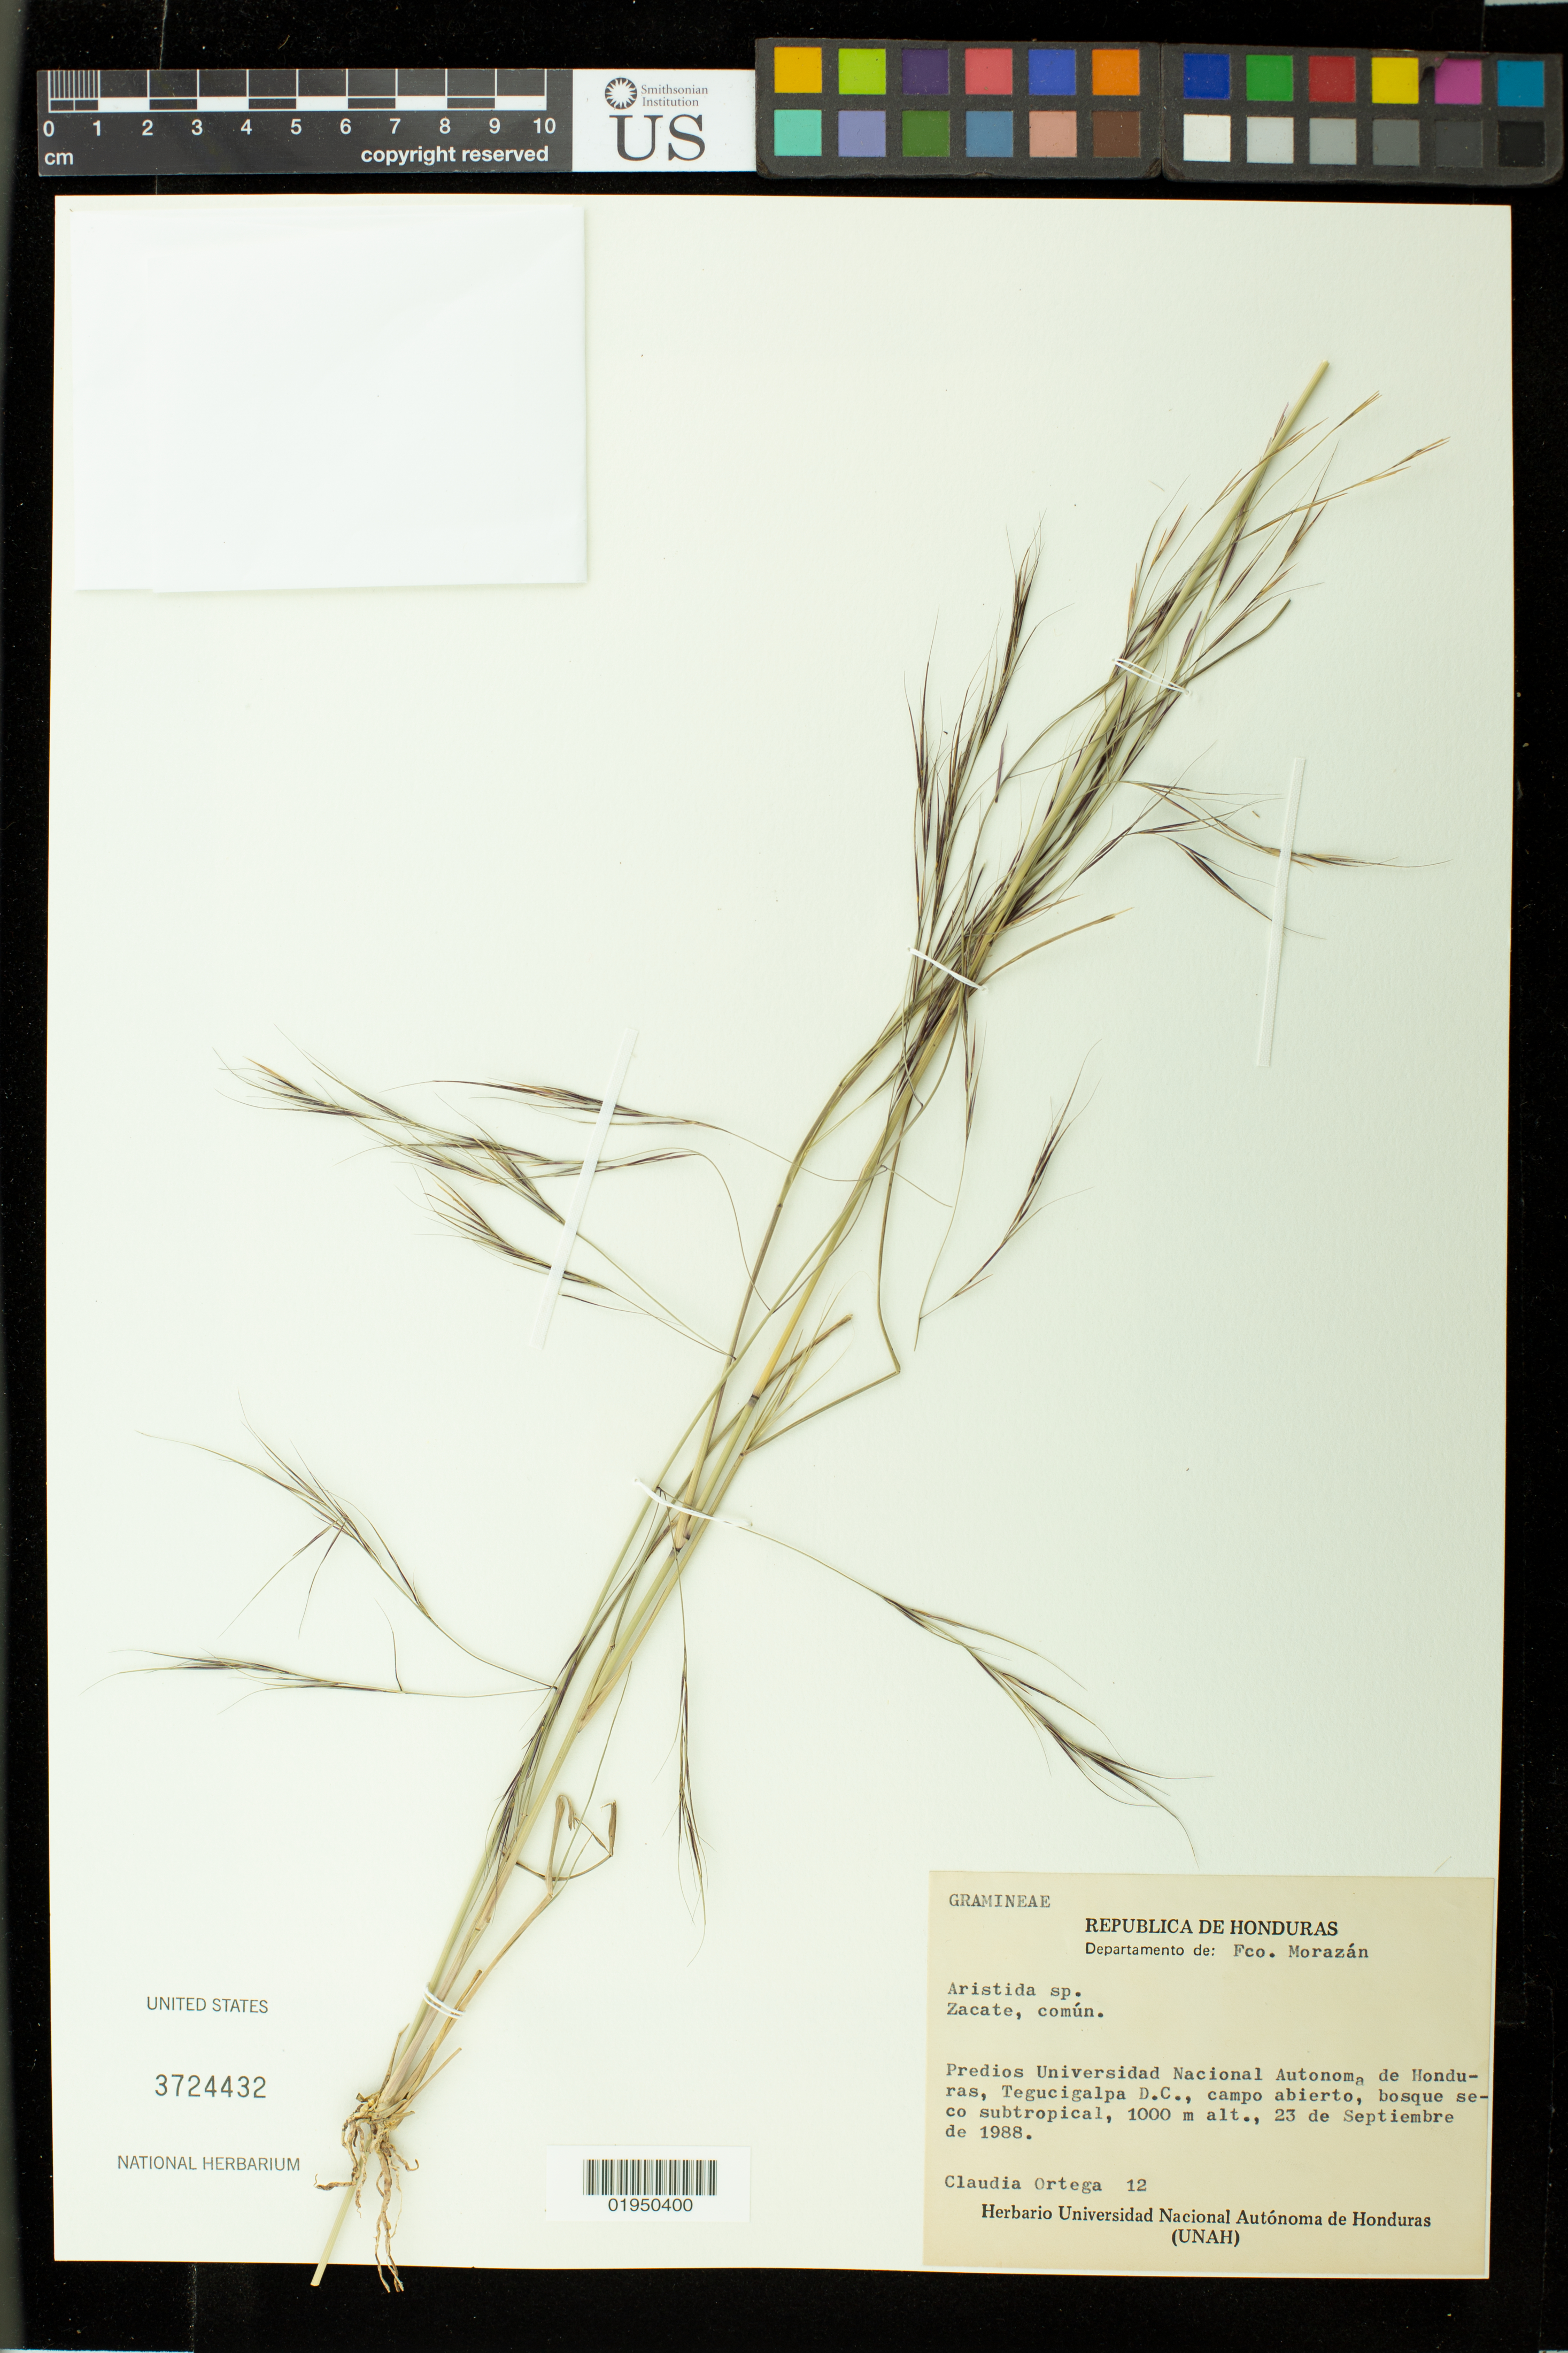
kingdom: Plantae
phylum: Tracheophyta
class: Liliopsida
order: Poales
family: Poaceae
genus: Aristida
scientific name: Aristida sp.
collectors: C. Ortega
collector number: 12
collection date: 1988-09-23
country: Honduras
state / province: Fco. Morazán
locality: Predious Universidad NAcional Autonoma de Hounduras, Tegucigalpa D.C. campo Abierto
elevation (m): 1000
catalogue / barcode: US 3724432